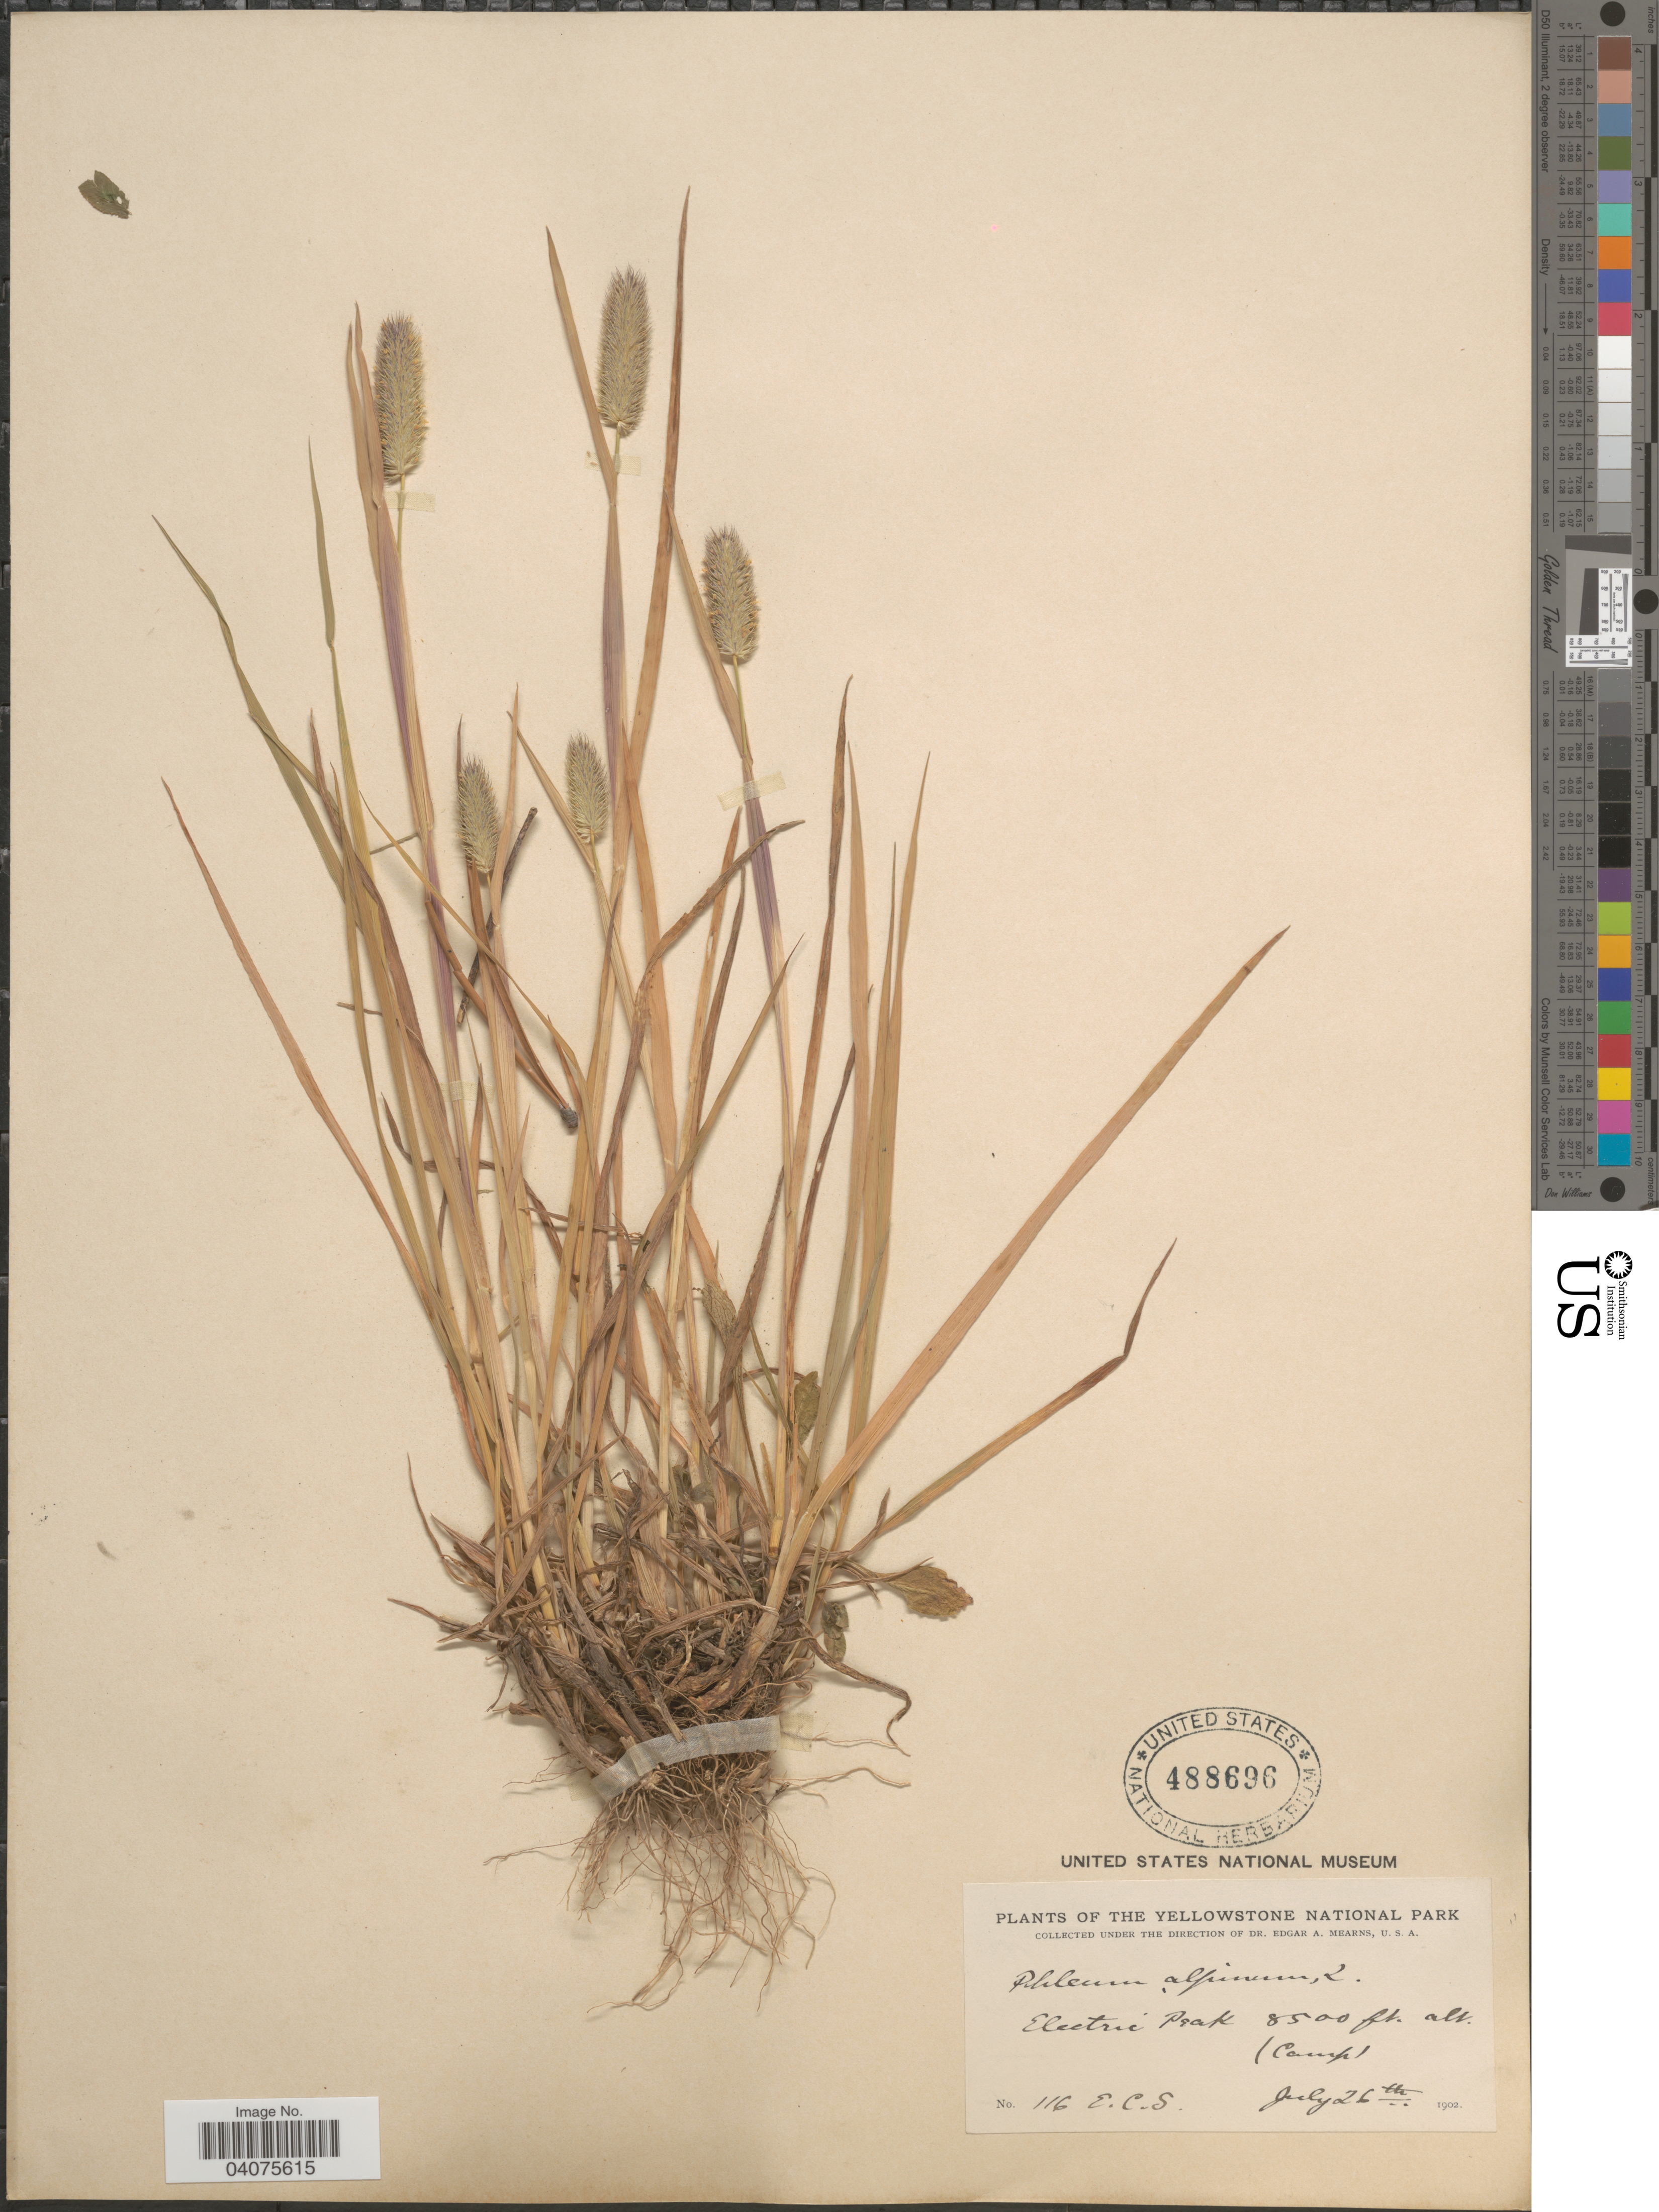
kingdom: Plantae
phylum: Tracheophyta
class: Liliopsida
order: Poales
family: Poaceae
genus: Phleum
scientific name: Phleum alpinum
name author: L.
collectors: E. C. Smith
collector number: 116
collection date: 1902-07-26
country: United States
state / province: Montana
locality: The Yellowstone National Park. Electric Peak (Camp).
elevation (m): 2591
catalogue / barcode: US 488696